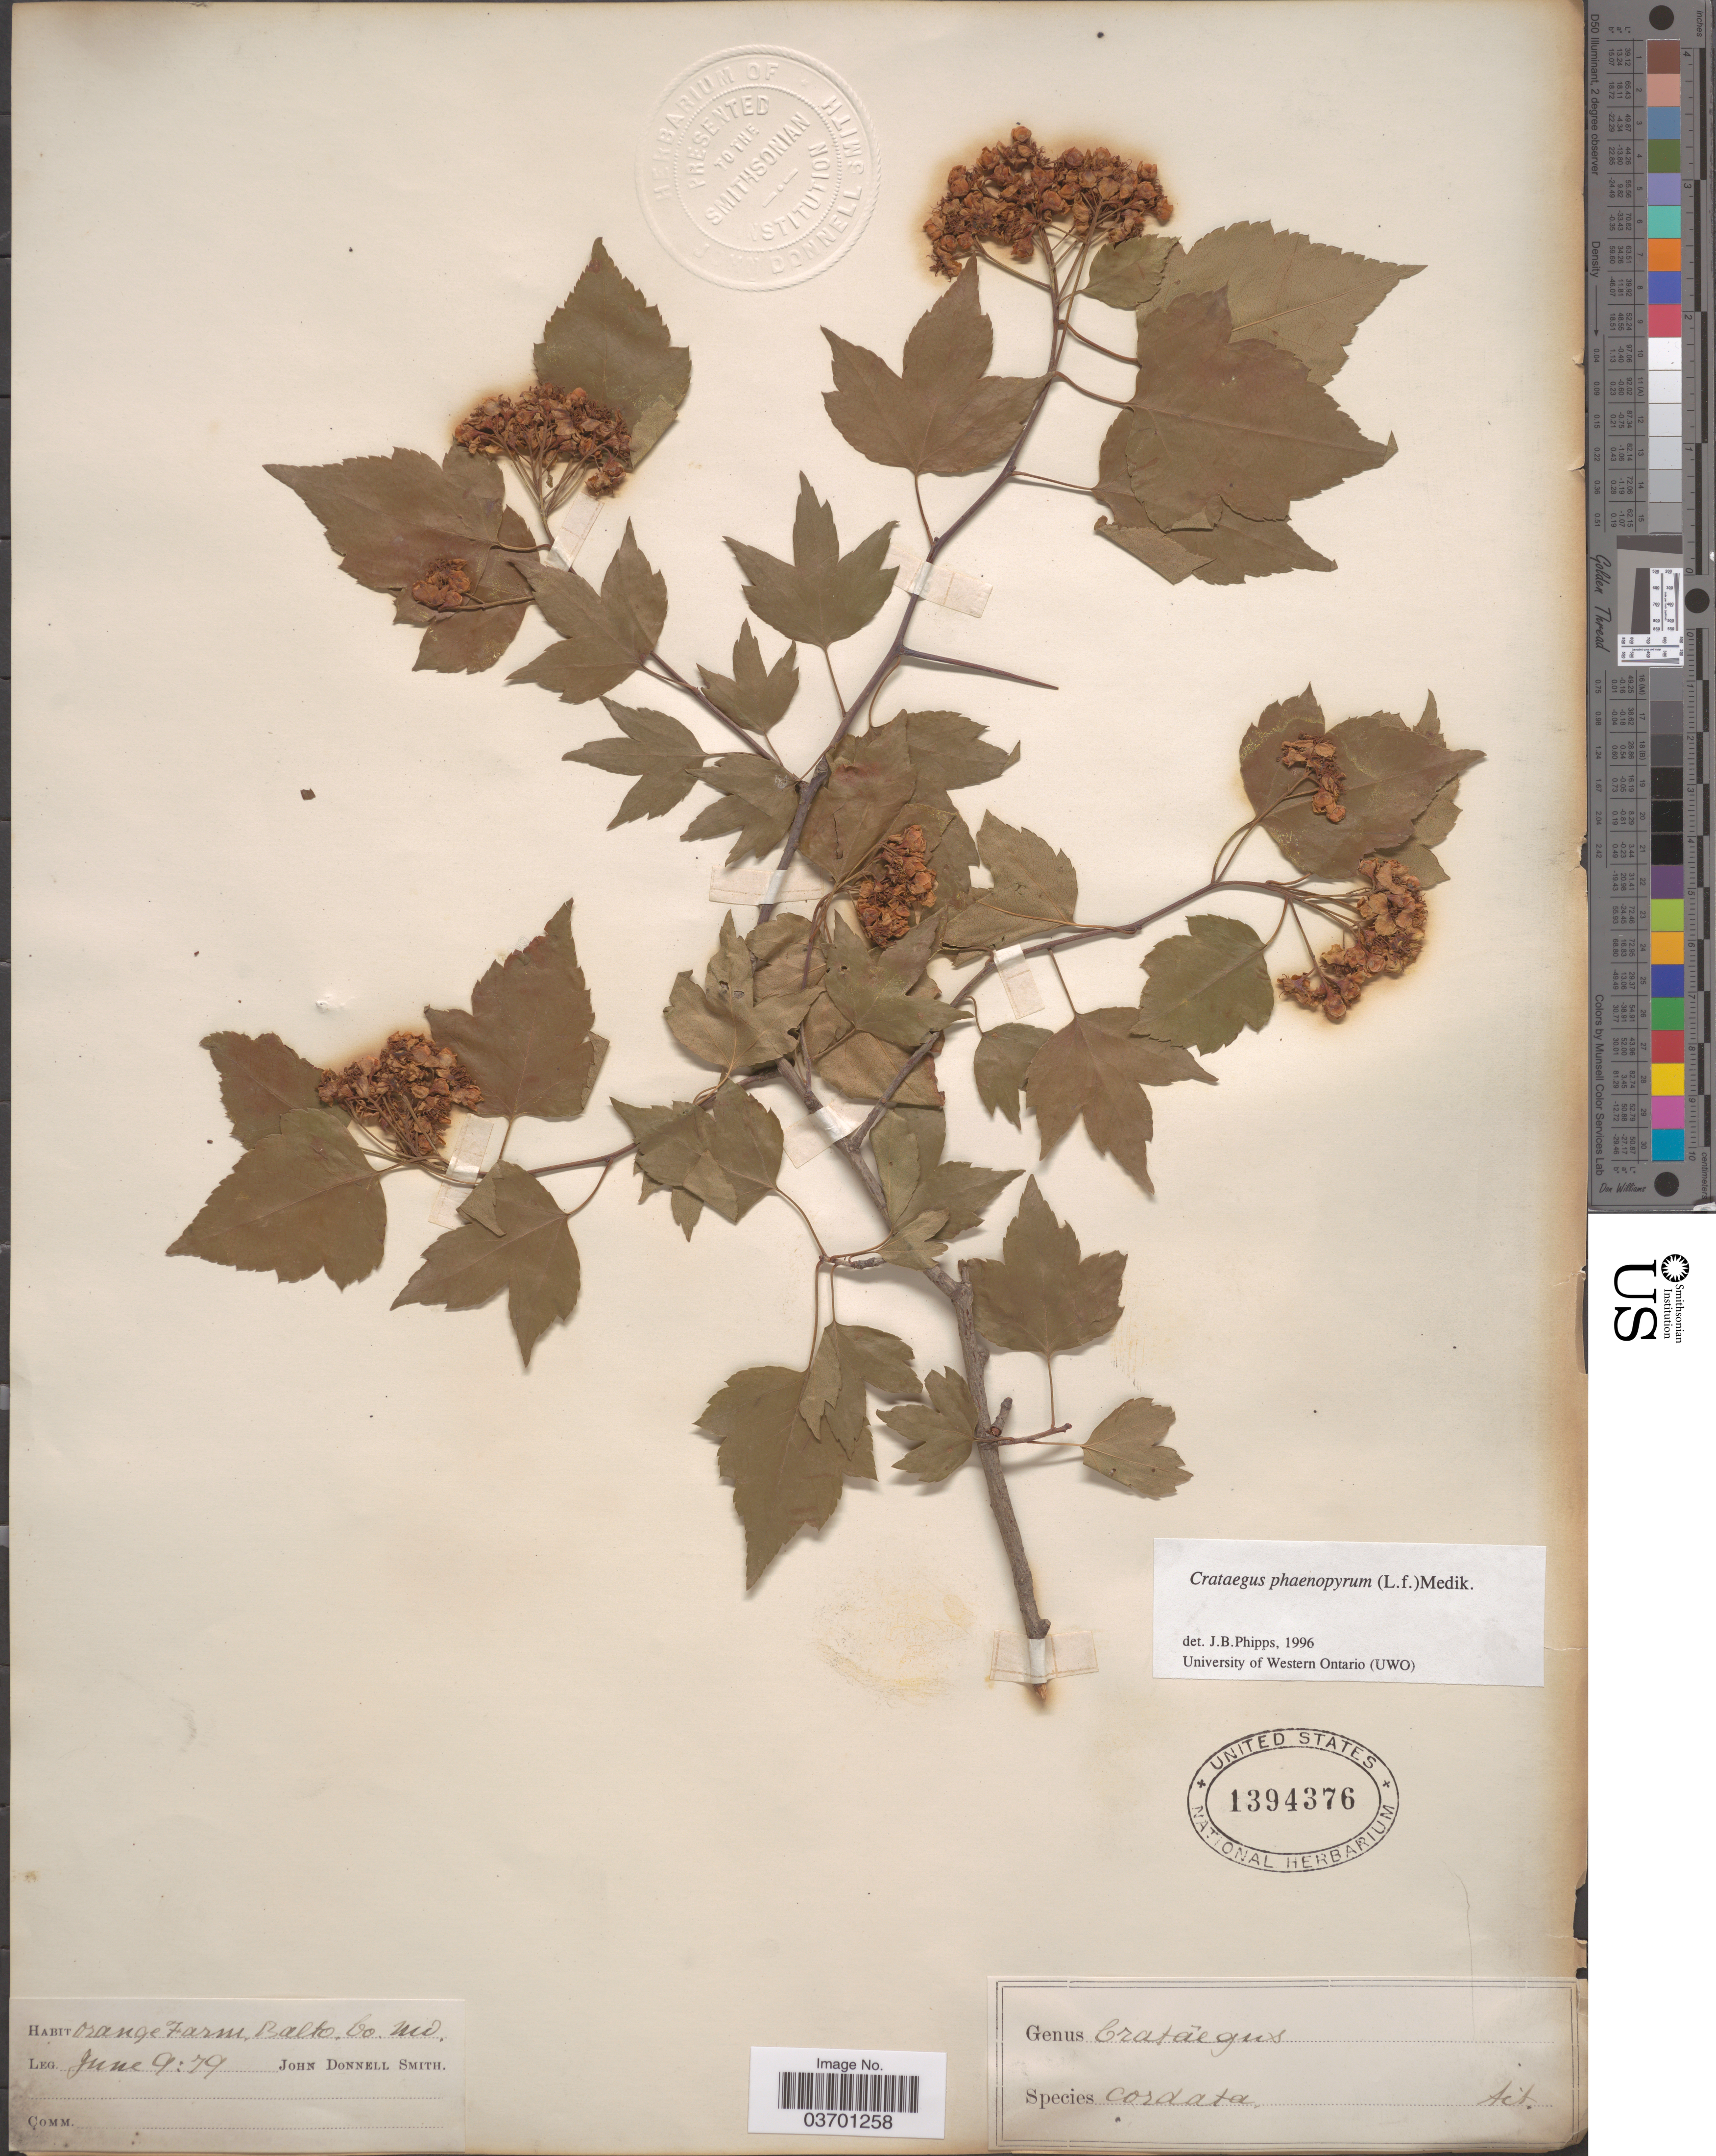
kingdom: Plantae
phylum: Tracheophyta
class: Magnoliopsida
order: Rosales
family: Rosaceae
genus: Crataegus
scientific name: Crataegus phaenopyrum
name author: (L. f.) Medik.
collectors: J. Donnell Smith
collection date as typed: Transcribed d/m/y: 9/6/79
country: United States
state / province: Maryland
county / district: Baltimore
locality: Orange Farm, Balto. Co.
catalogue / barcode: US 1394376